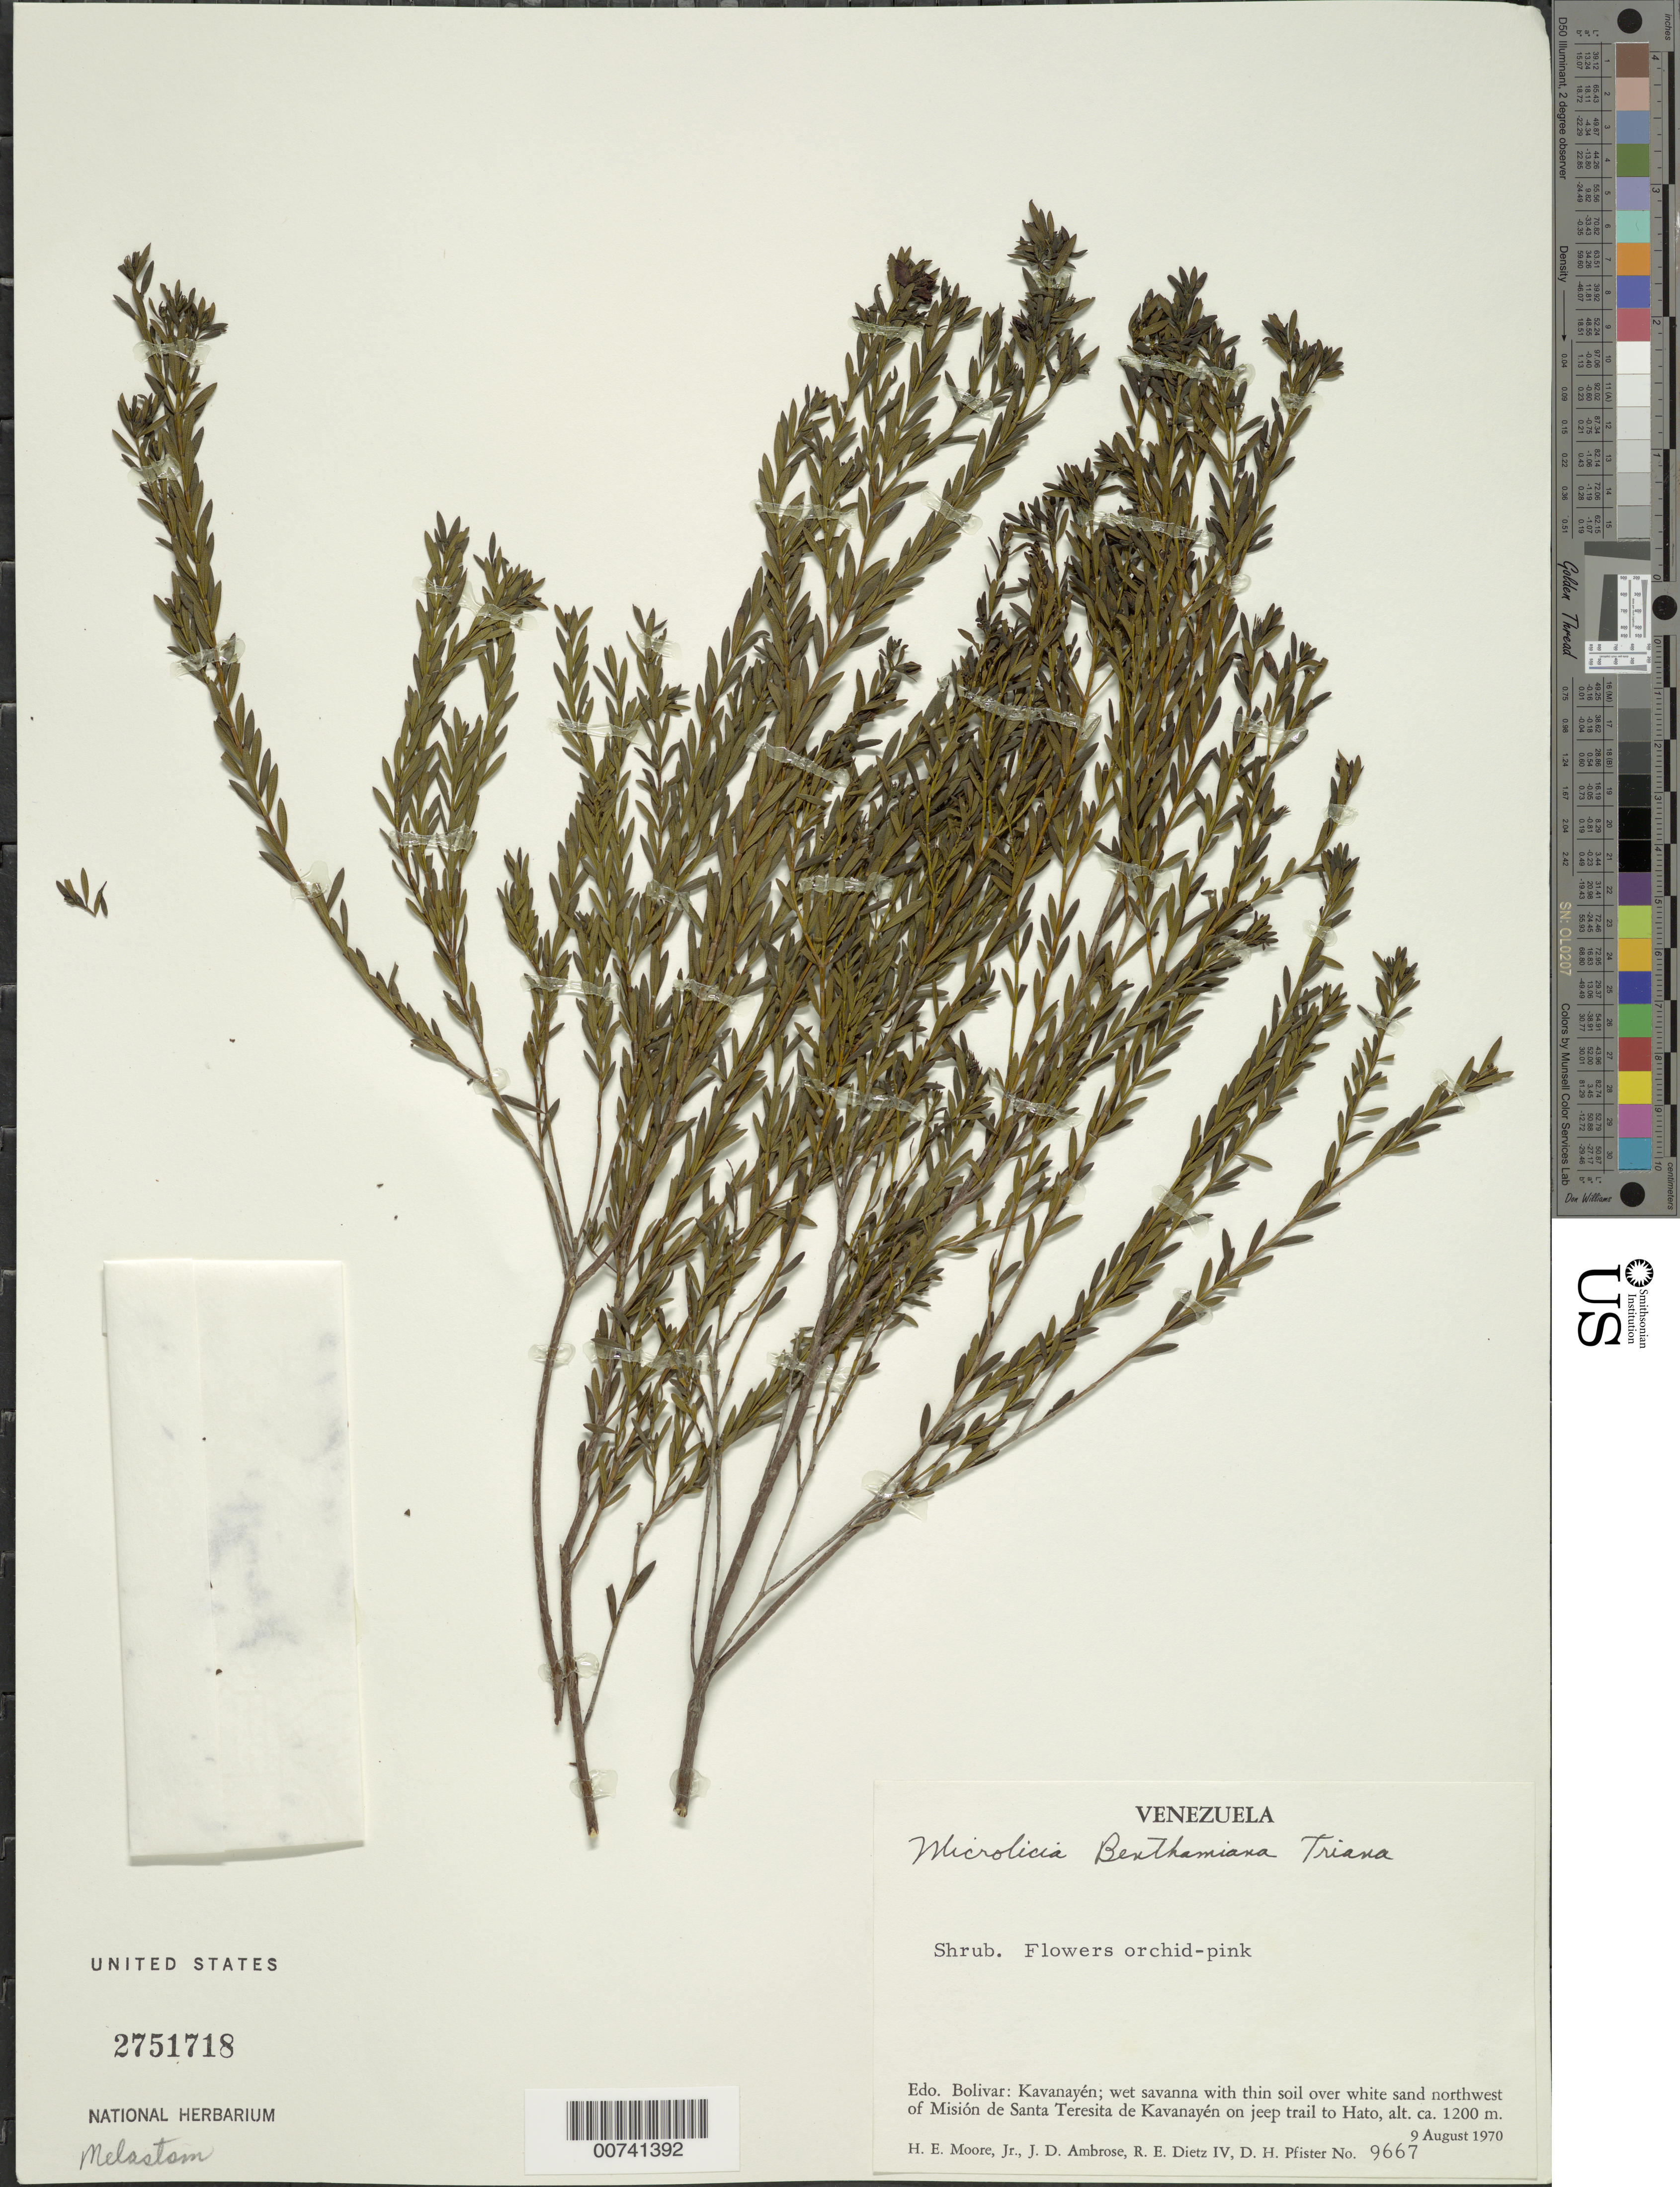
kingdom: Plantae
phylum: Tracheophyta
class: Magnoliopsida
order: Myrtales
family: Melastomataceae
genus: Microlicia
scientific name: Microlicia benthamiana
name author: Triana ex Cogn.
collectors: H. E. Moore, J. D. Ambrose, R. Dietz & D. H. Pfister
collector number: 9667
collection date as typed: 9-Aug-70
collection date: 1970-08-09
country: Venezuela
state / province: Bolívar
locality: Kavanayén, NW of Misión de Santa Teresita de Kavanayén on jeep trail to Hato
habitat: Wet savanna with thin soil over white sand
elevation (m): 1200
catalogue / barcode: US 2751718